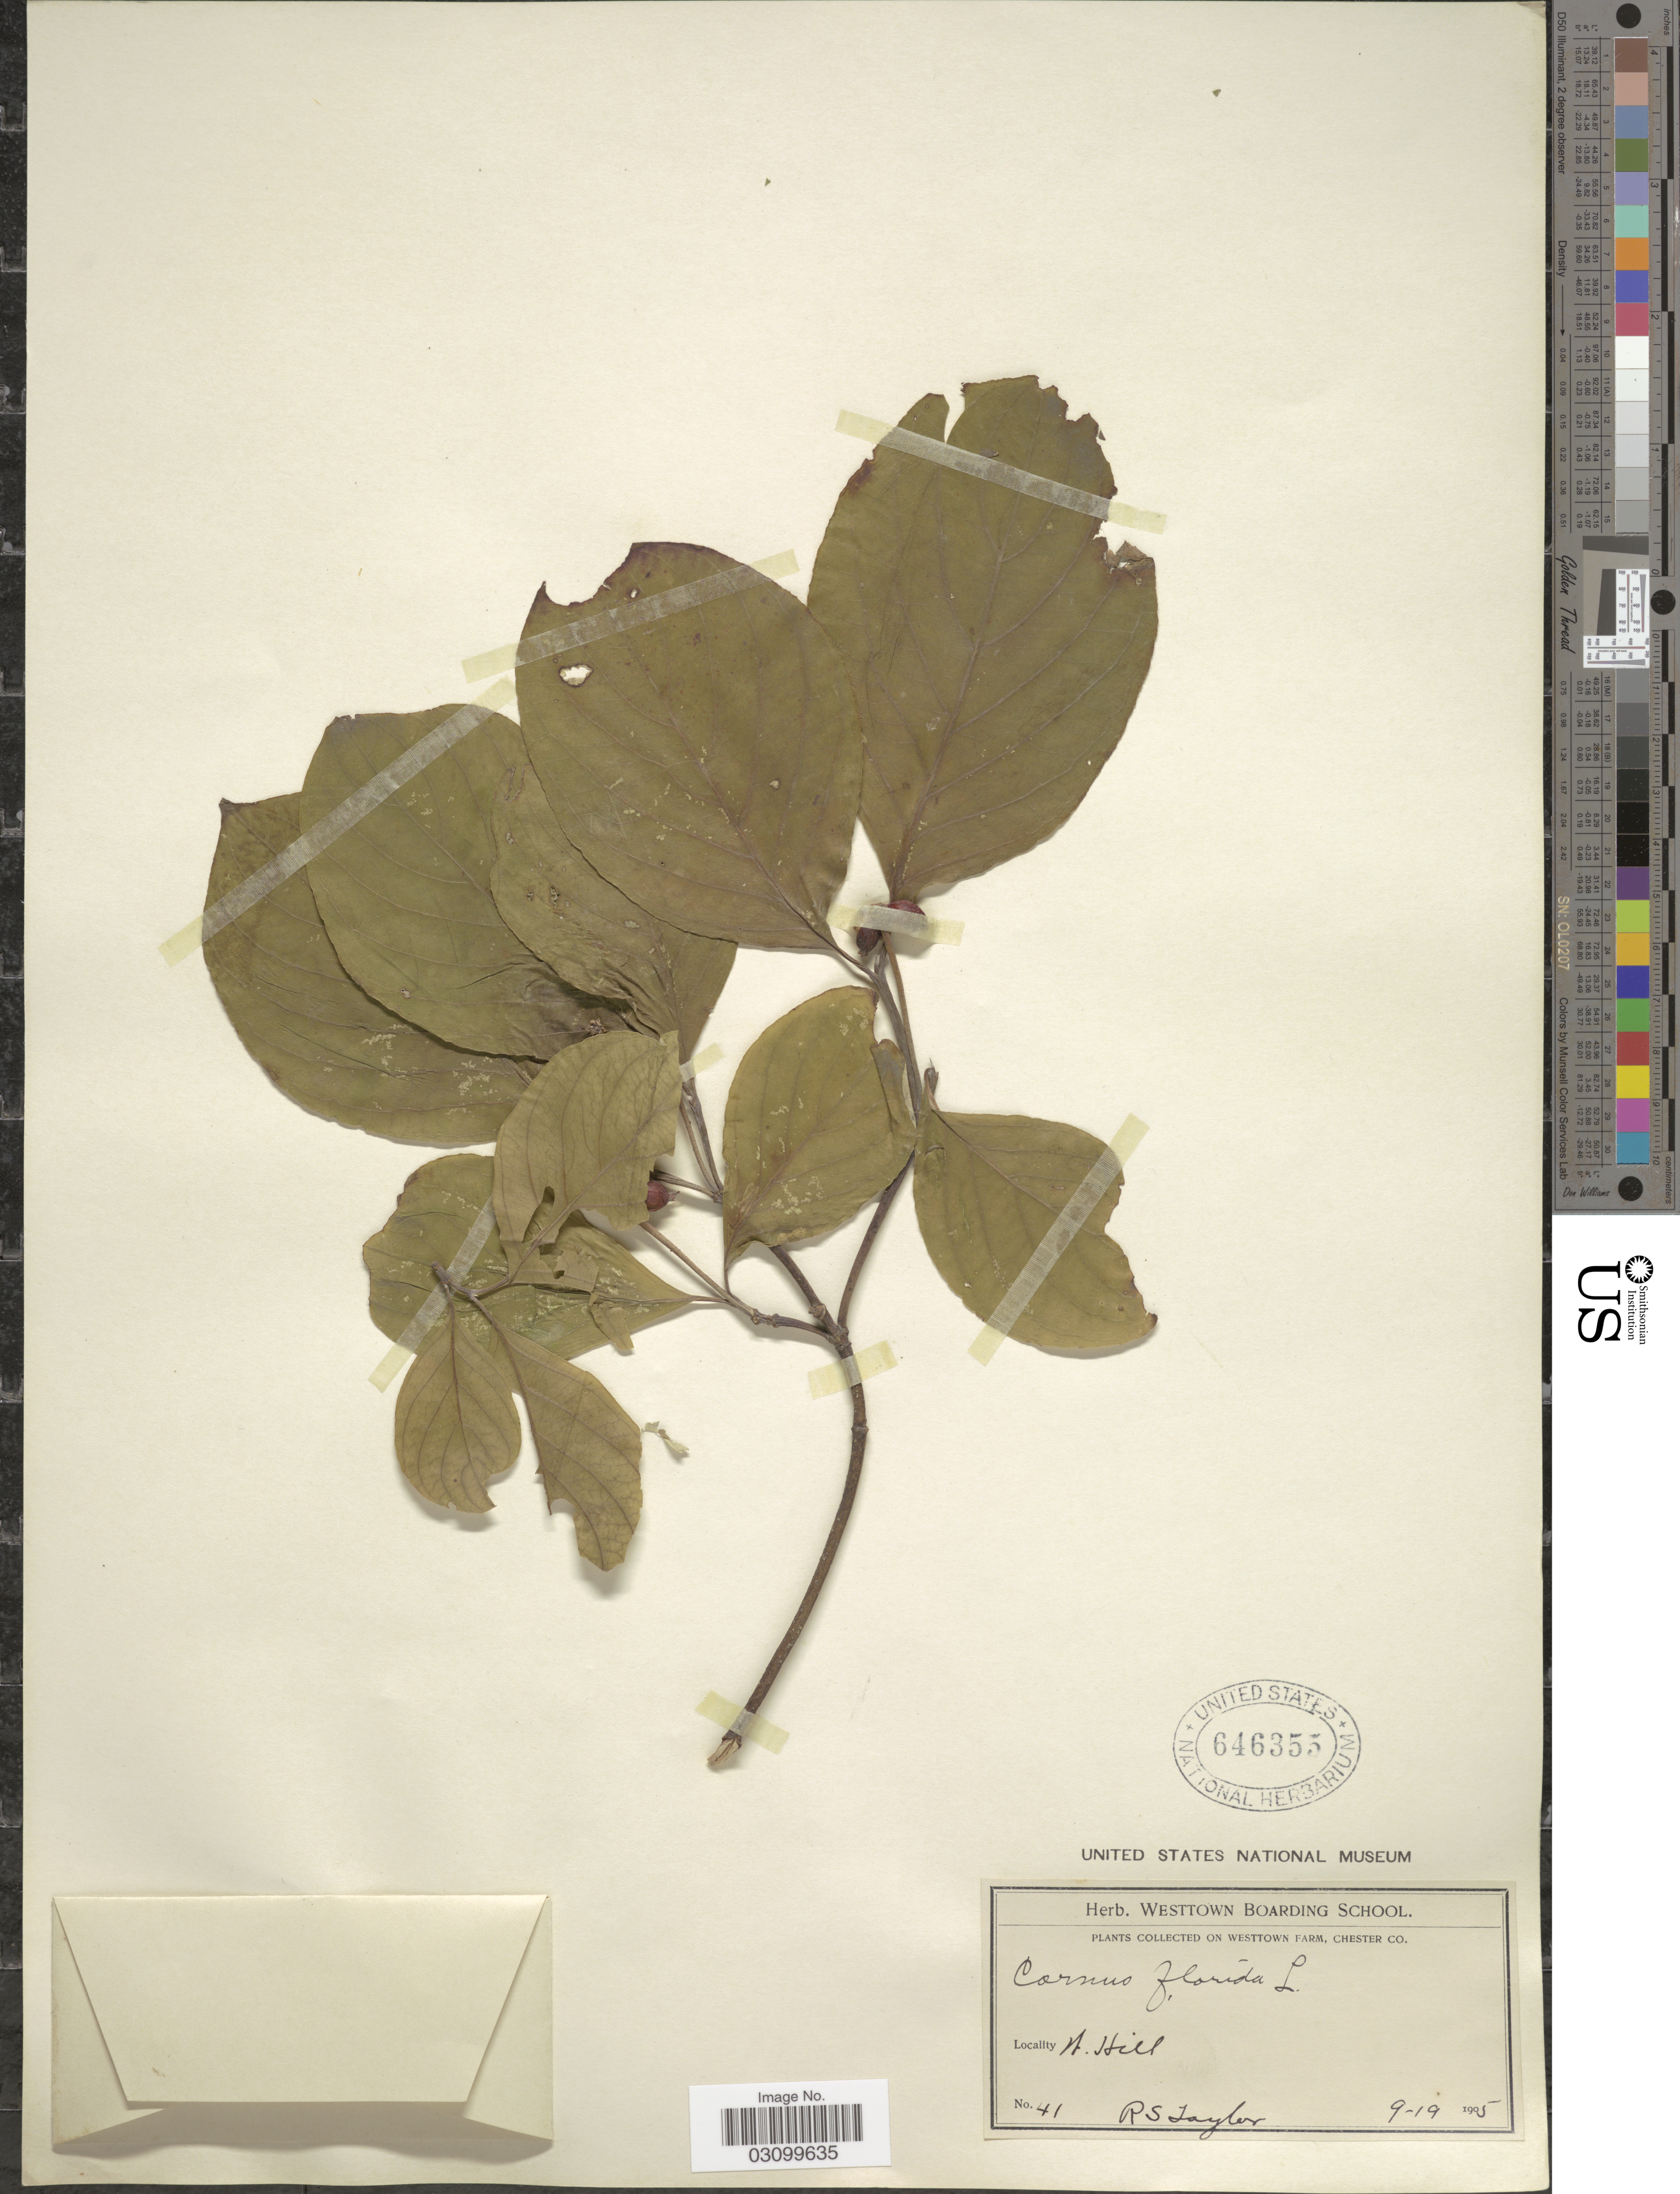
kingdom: Plantae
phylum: Tracheophyta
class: Magnoliopsida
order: Cornales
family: Cornaceae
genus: Cornus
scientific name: Cornus florida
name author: L.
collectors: R. Taylor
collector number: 41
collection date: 1905-09-19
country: United States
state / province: Pennsylvania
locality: On Westtown Farm, Chester Co. N. Hill.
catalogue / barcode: US 646355